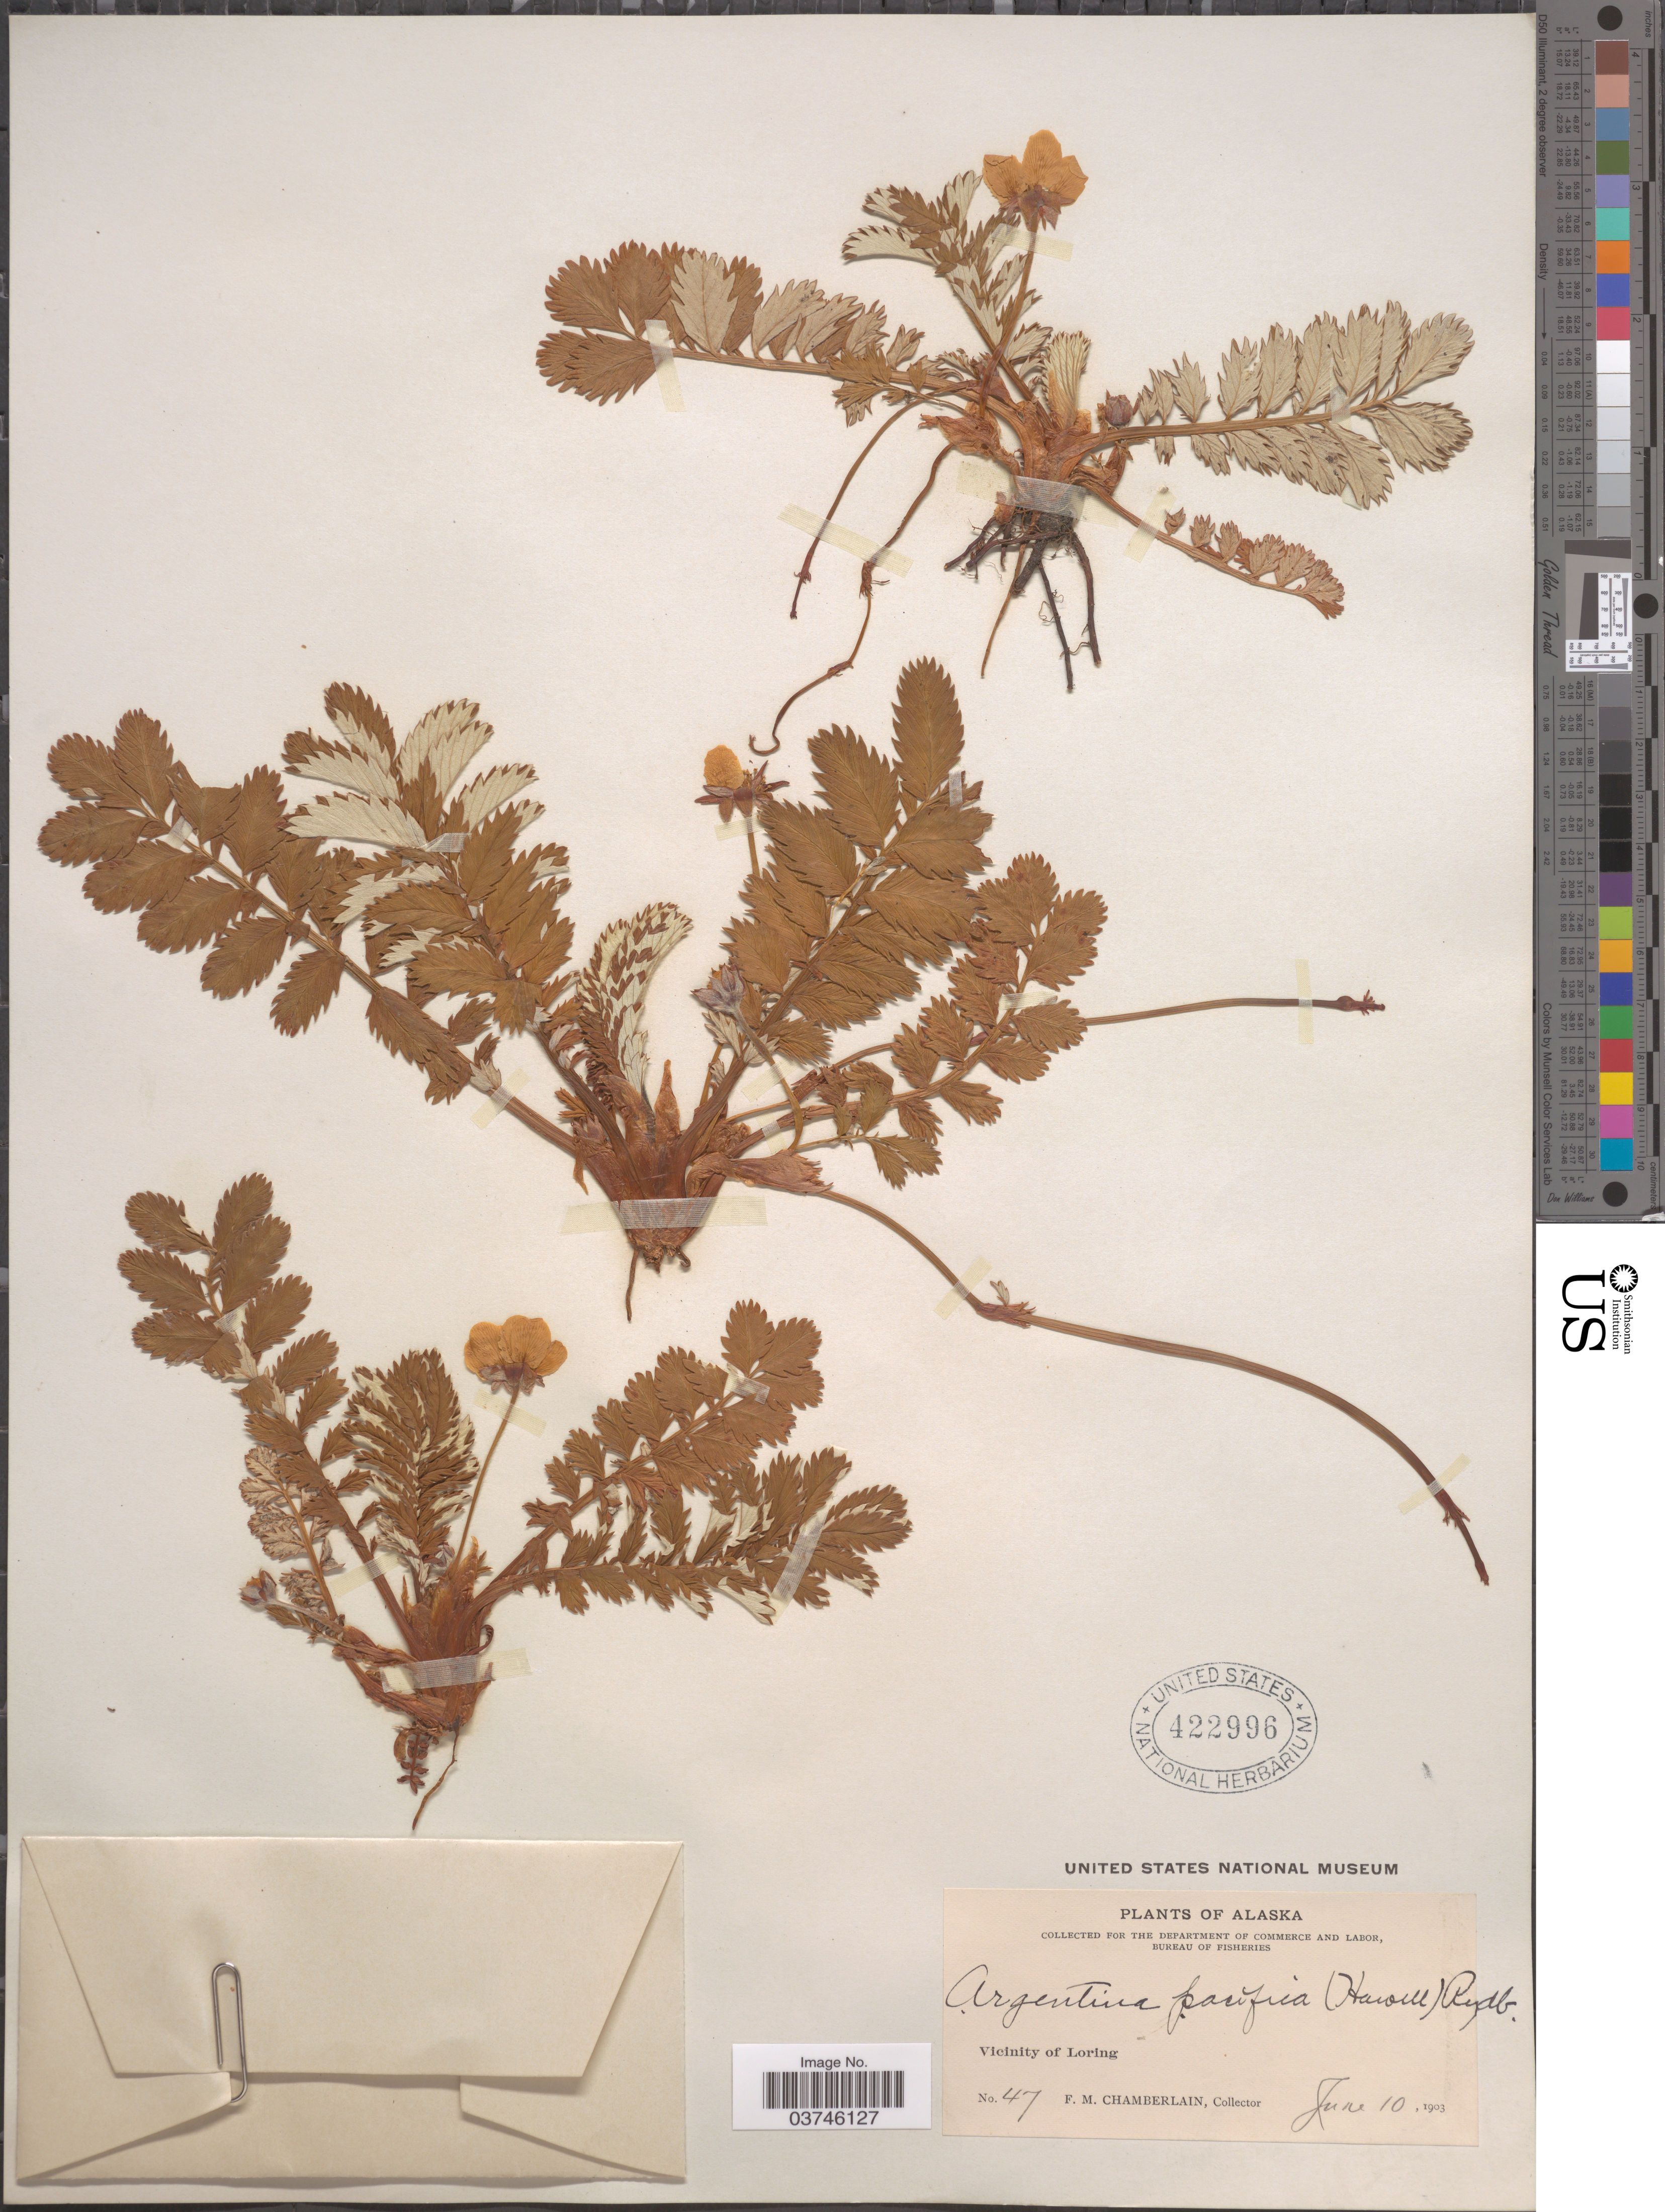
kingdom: Plantae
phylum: Tracheophyta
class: Magnoliopsida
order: Rosales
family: Rosaceae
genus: Argentina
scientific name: Argentina pacifica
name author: (Howell) Rydb.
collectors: F. Chamberlain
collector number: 47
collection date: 1903-06-10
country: United States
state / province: Alaska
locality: Vicinity of Loring.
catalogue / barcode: US 422996